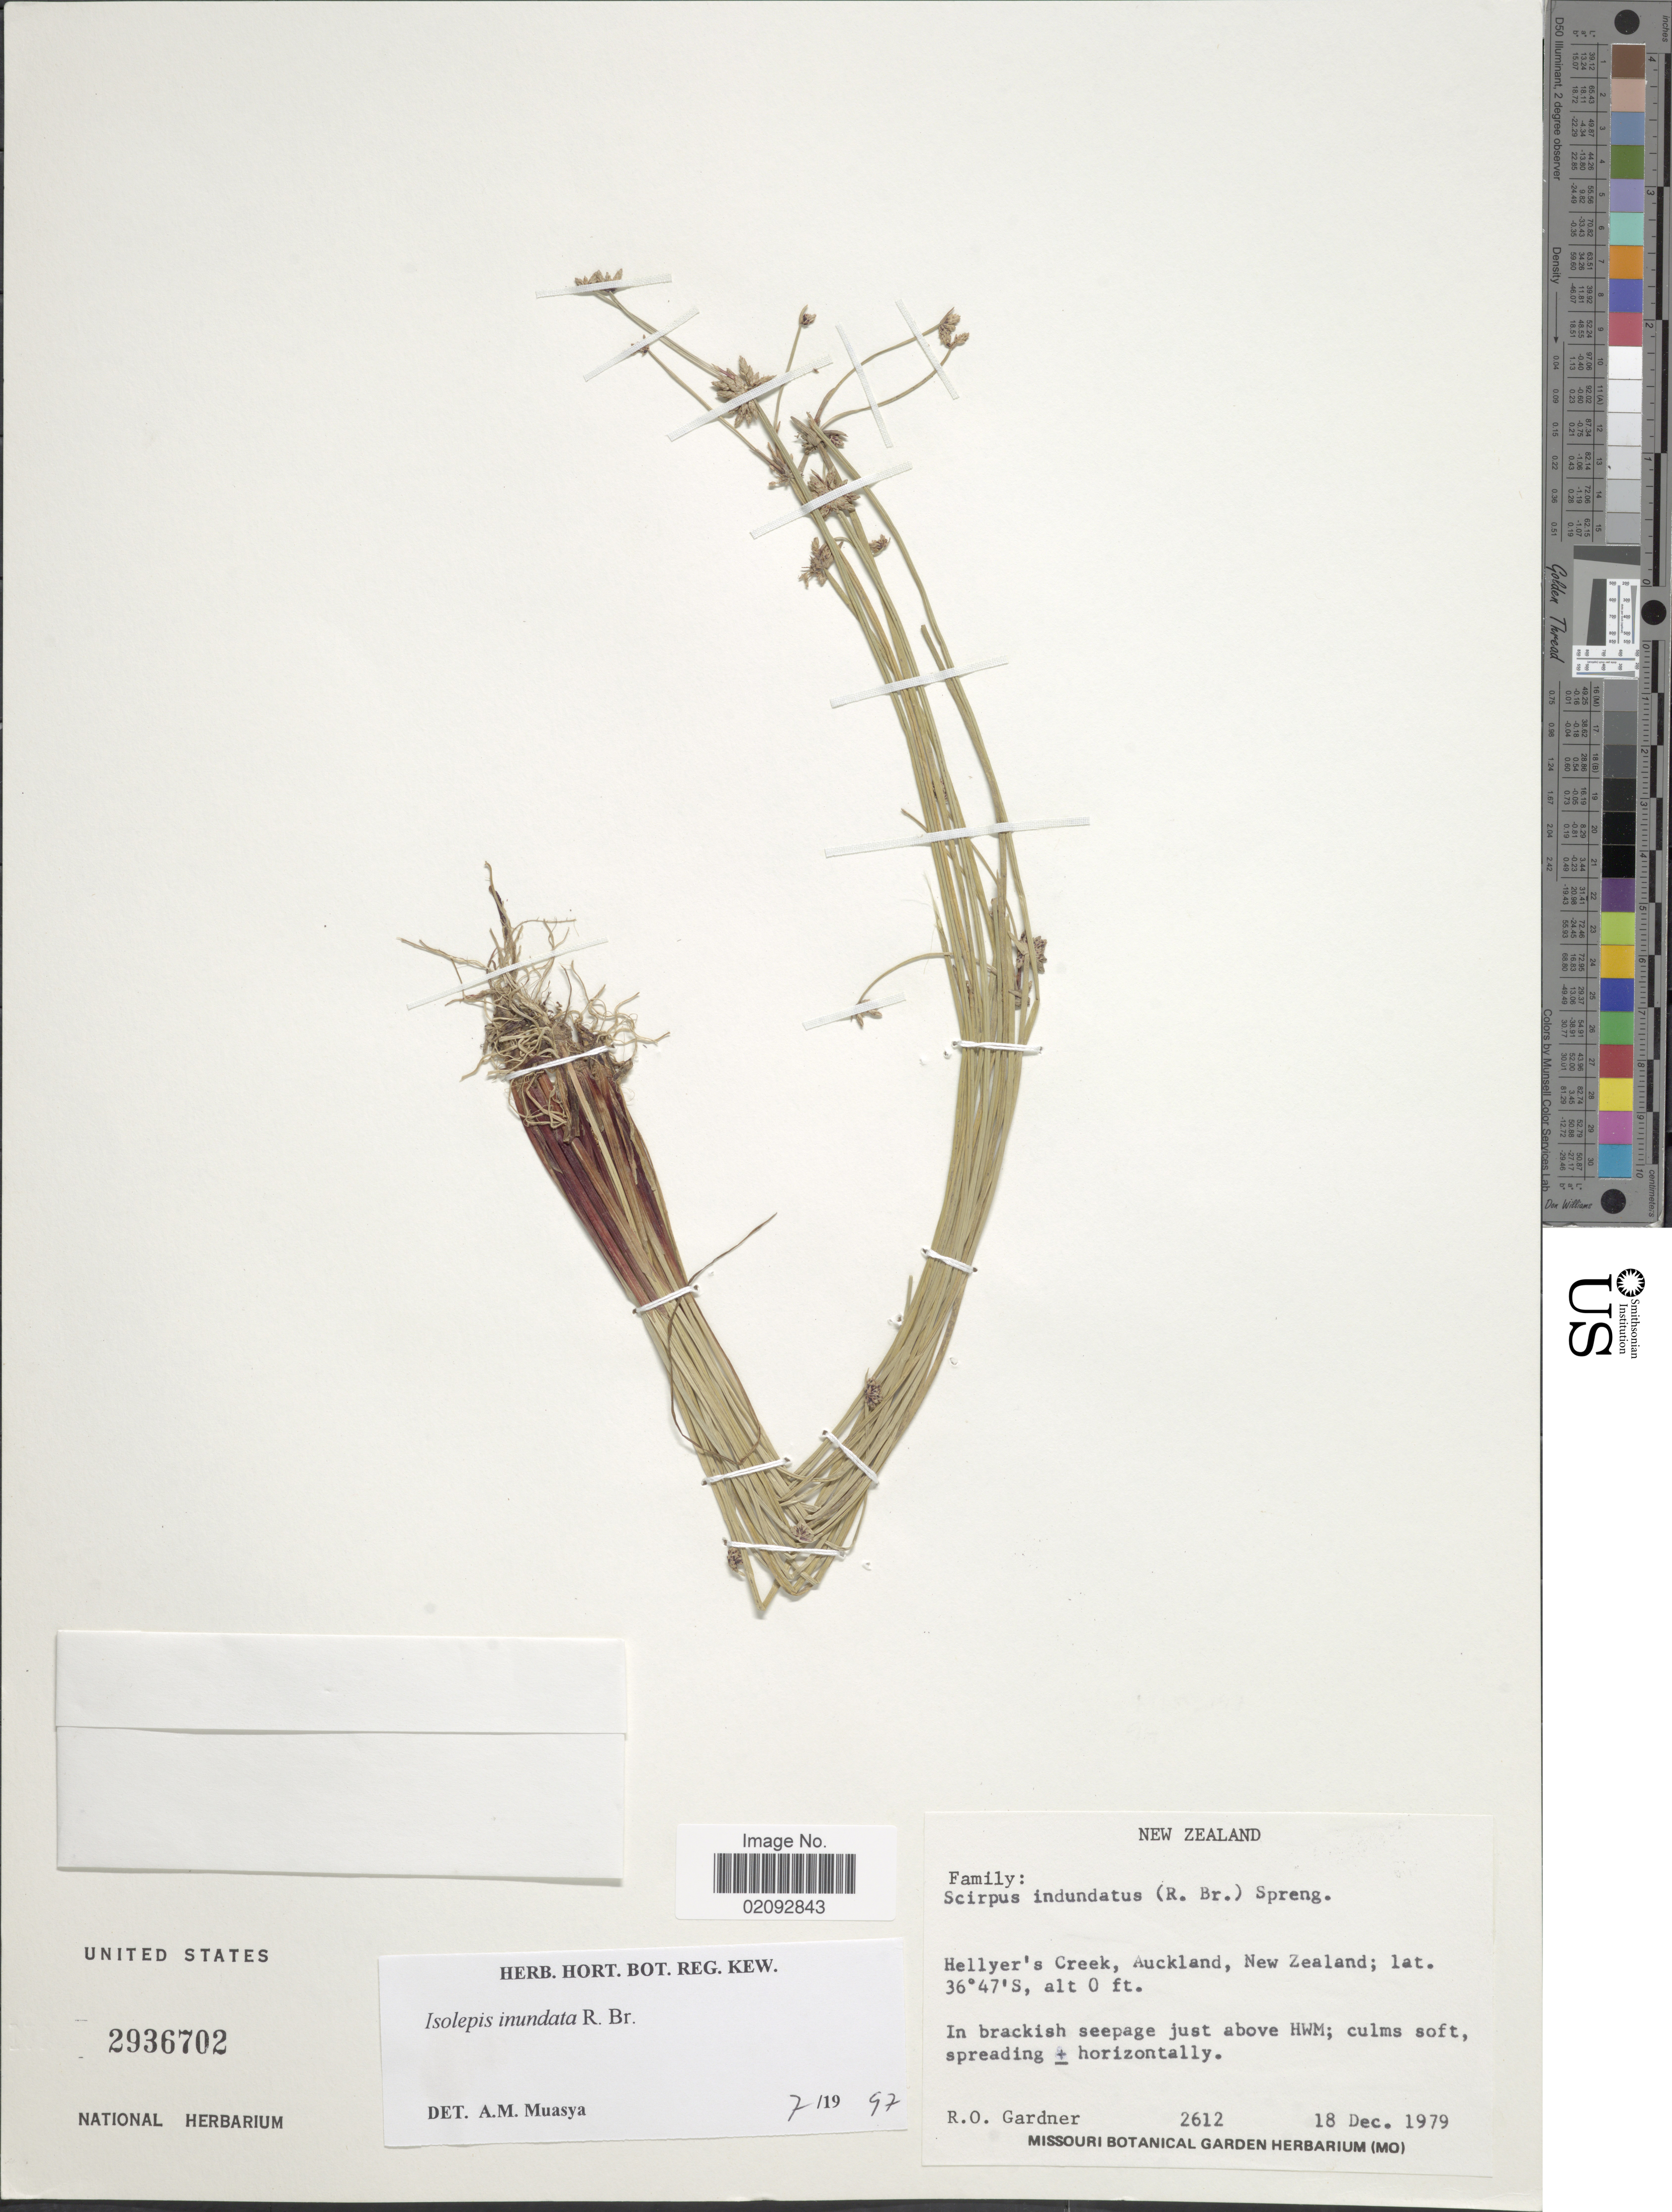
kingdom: Plantae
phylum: Tracheophyta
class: Liliopsida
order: Poales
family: Cyperaceae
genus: Isolepis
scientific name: Isolepis inundata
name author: R. Br.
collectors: R. O. Gardner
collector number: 2612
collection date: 1979-12-18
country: New Zealand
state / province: Auckland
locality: Hellyer's Creek, In brakish seepage just above HWM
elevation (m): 0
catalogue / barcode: US 2936702